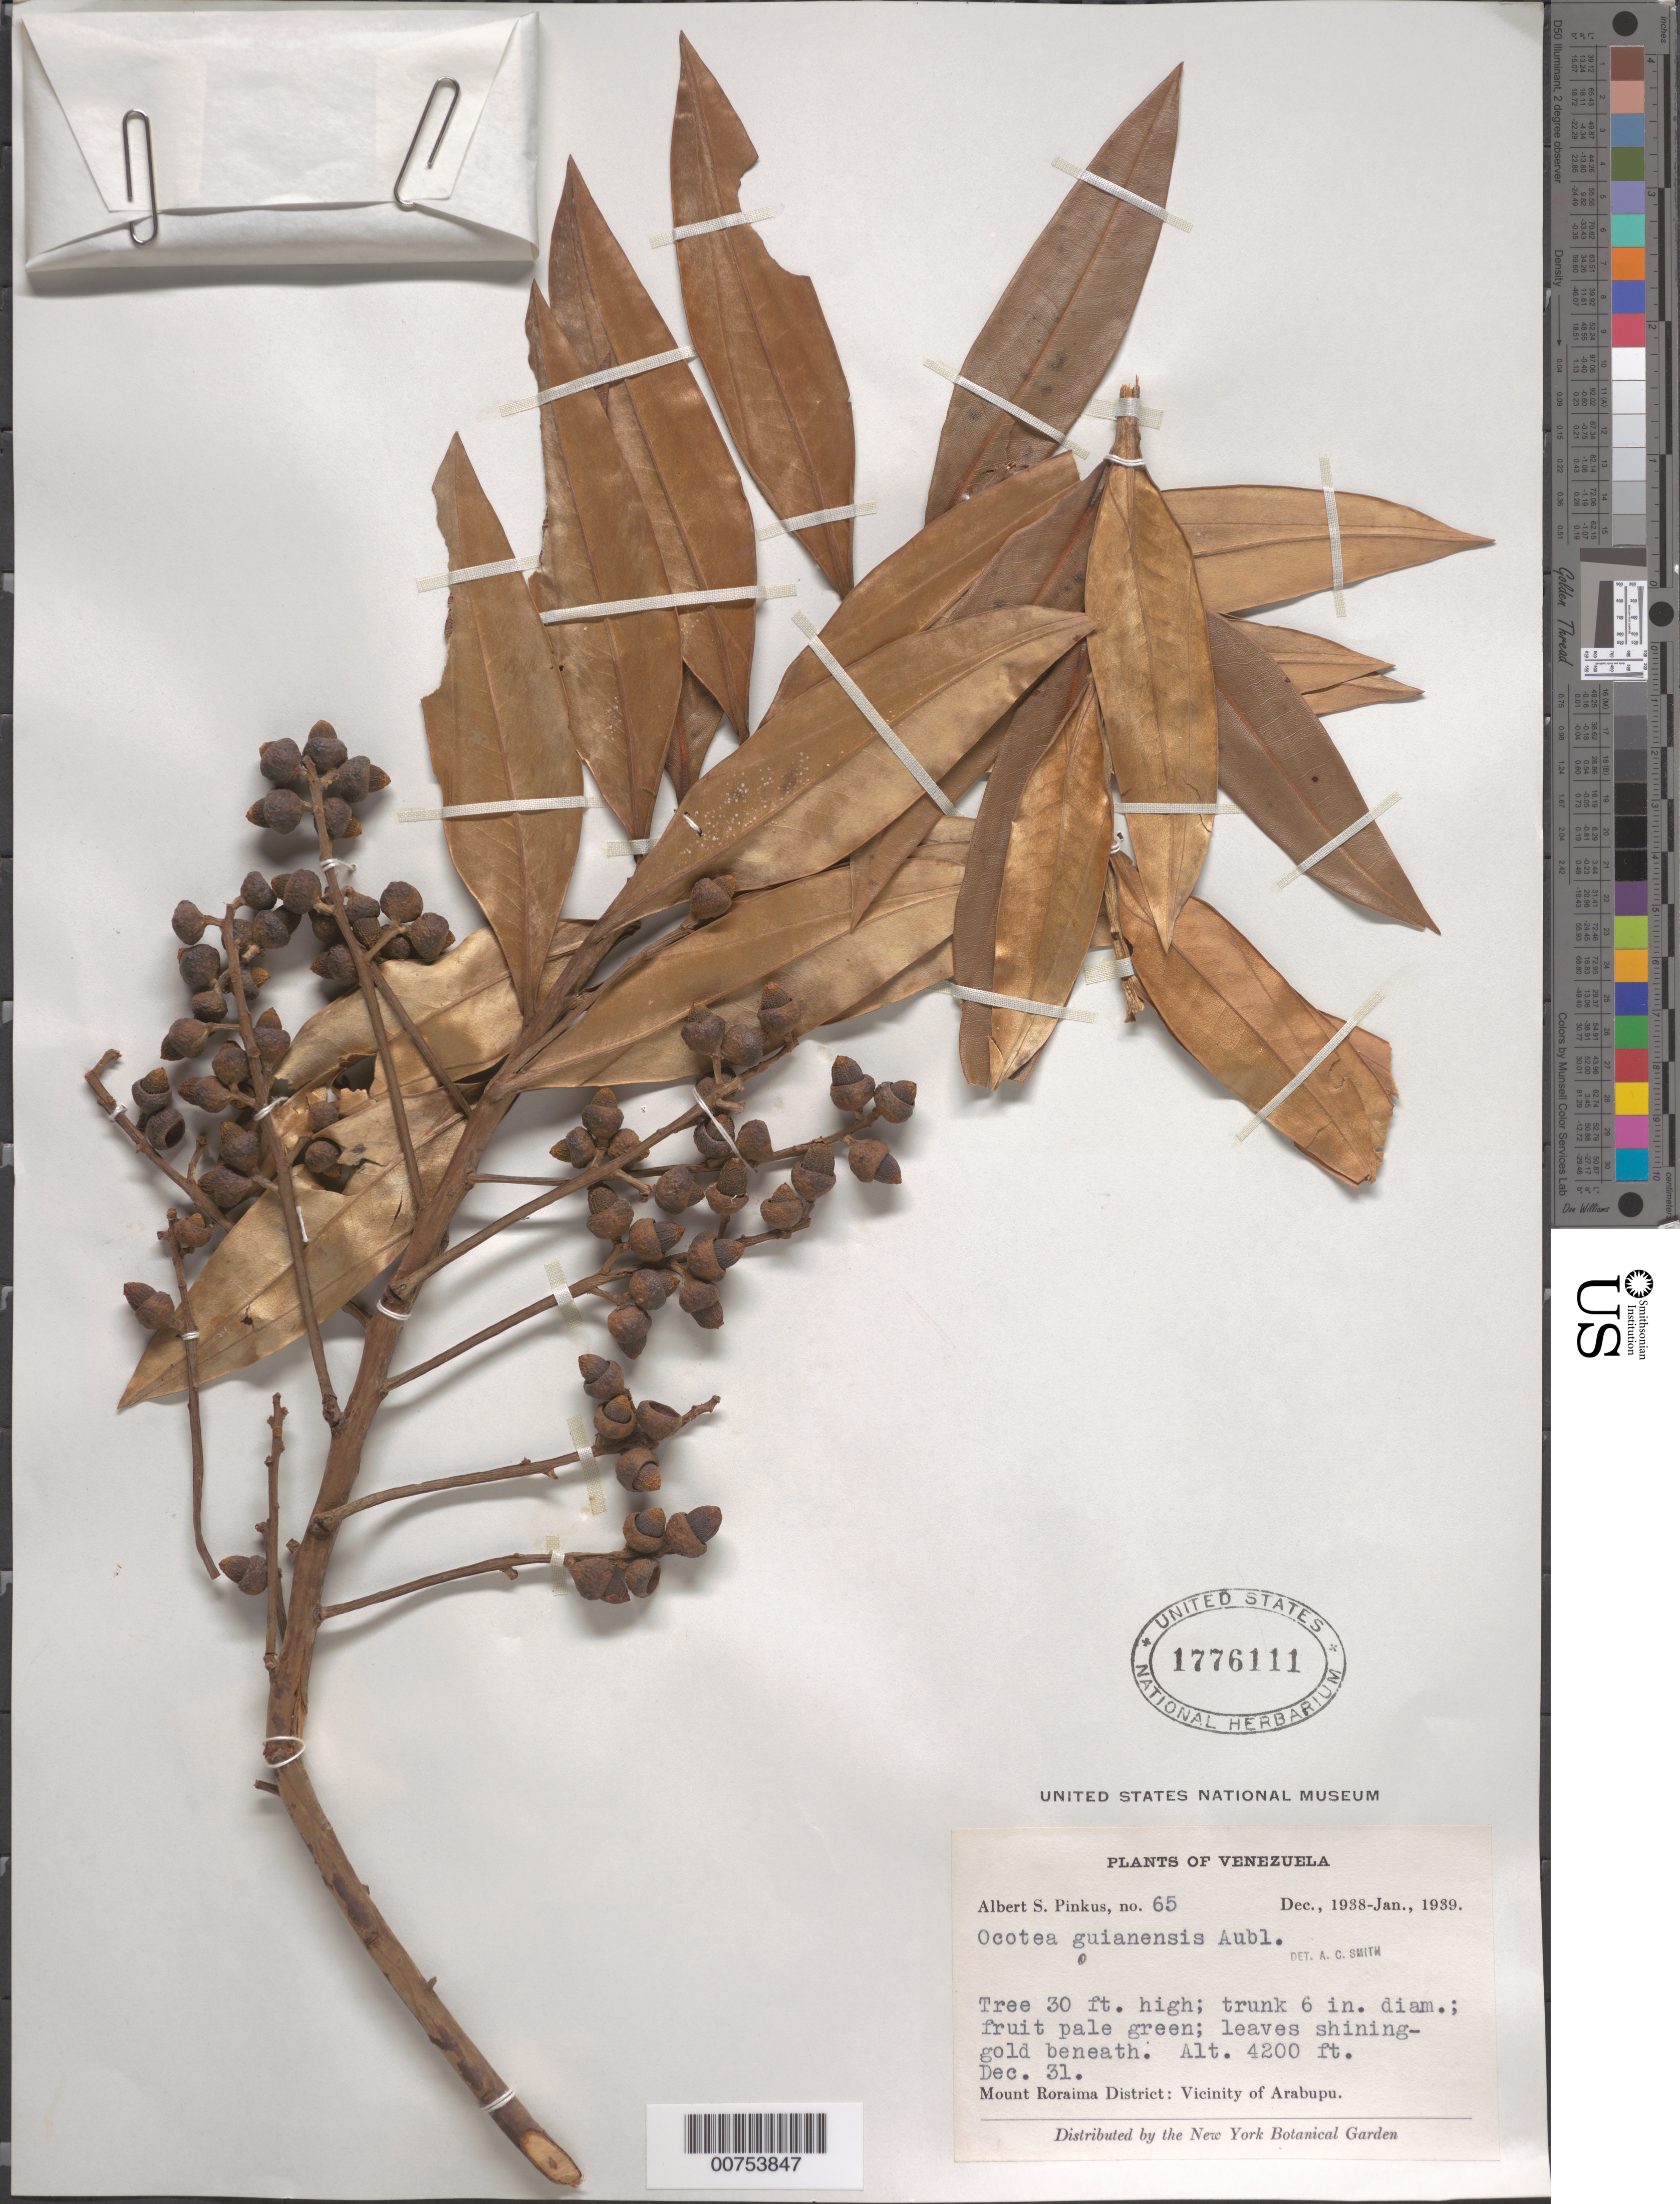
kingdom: Plantae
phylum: Tracheophyta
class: Magnoliopsida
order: Laurales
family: Lauraceae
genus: Ocotea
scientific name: Ocotea guianensis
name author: Aubl.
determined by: Smith, A. C.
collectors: A. Pinkus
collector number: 65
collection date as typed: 31-Dec-38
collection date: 1938-12-31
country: Venezuela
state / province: Bolívar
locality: Mt. Roraima District; vic of Arabupu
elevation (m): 1280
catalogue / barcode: US 1776111